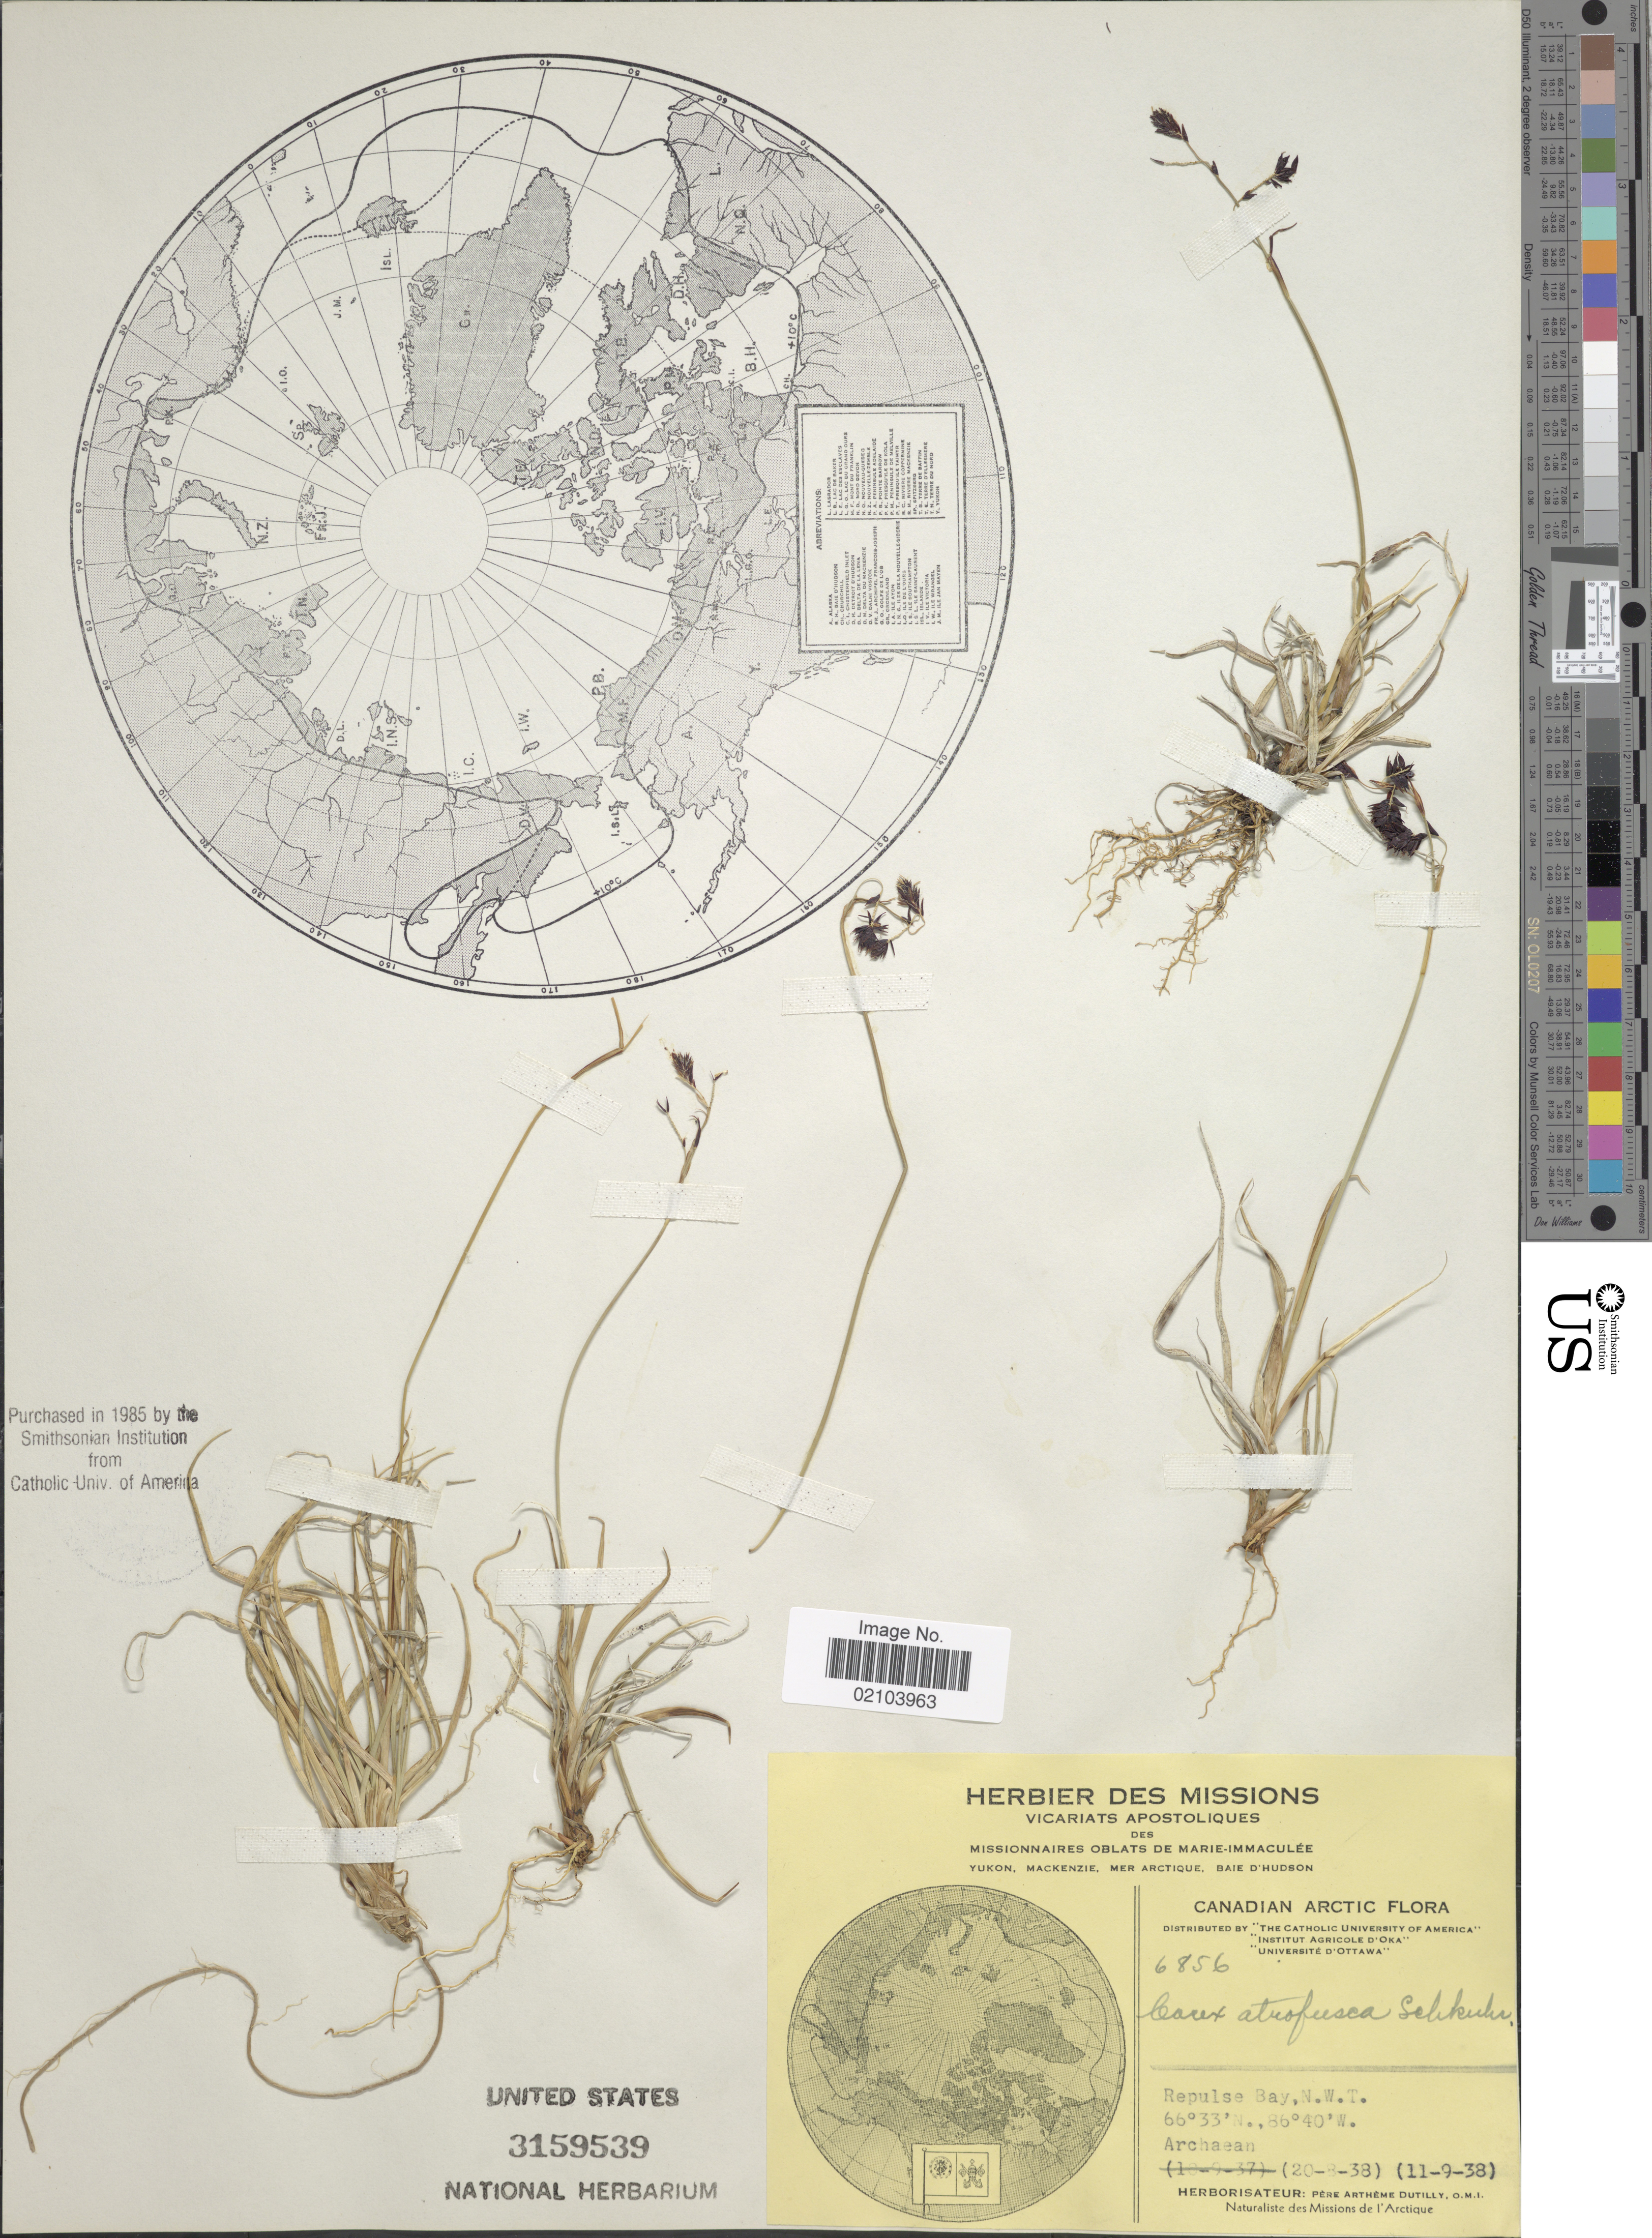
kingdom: Plantae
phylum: Tracheophyta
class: Liliopsida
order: Poales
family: Cyperaceae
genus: Carex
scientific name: Carex atrofusca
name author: Schkuhr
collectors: P. Dutilly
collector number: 6856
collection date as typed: Transcribed d/m/y: 20/8/38 to 11/9/38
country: Canada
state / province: Northwest Territories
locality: Canadian Arctic. Repulse Bay, N.W.T.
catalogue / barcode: US 3159539